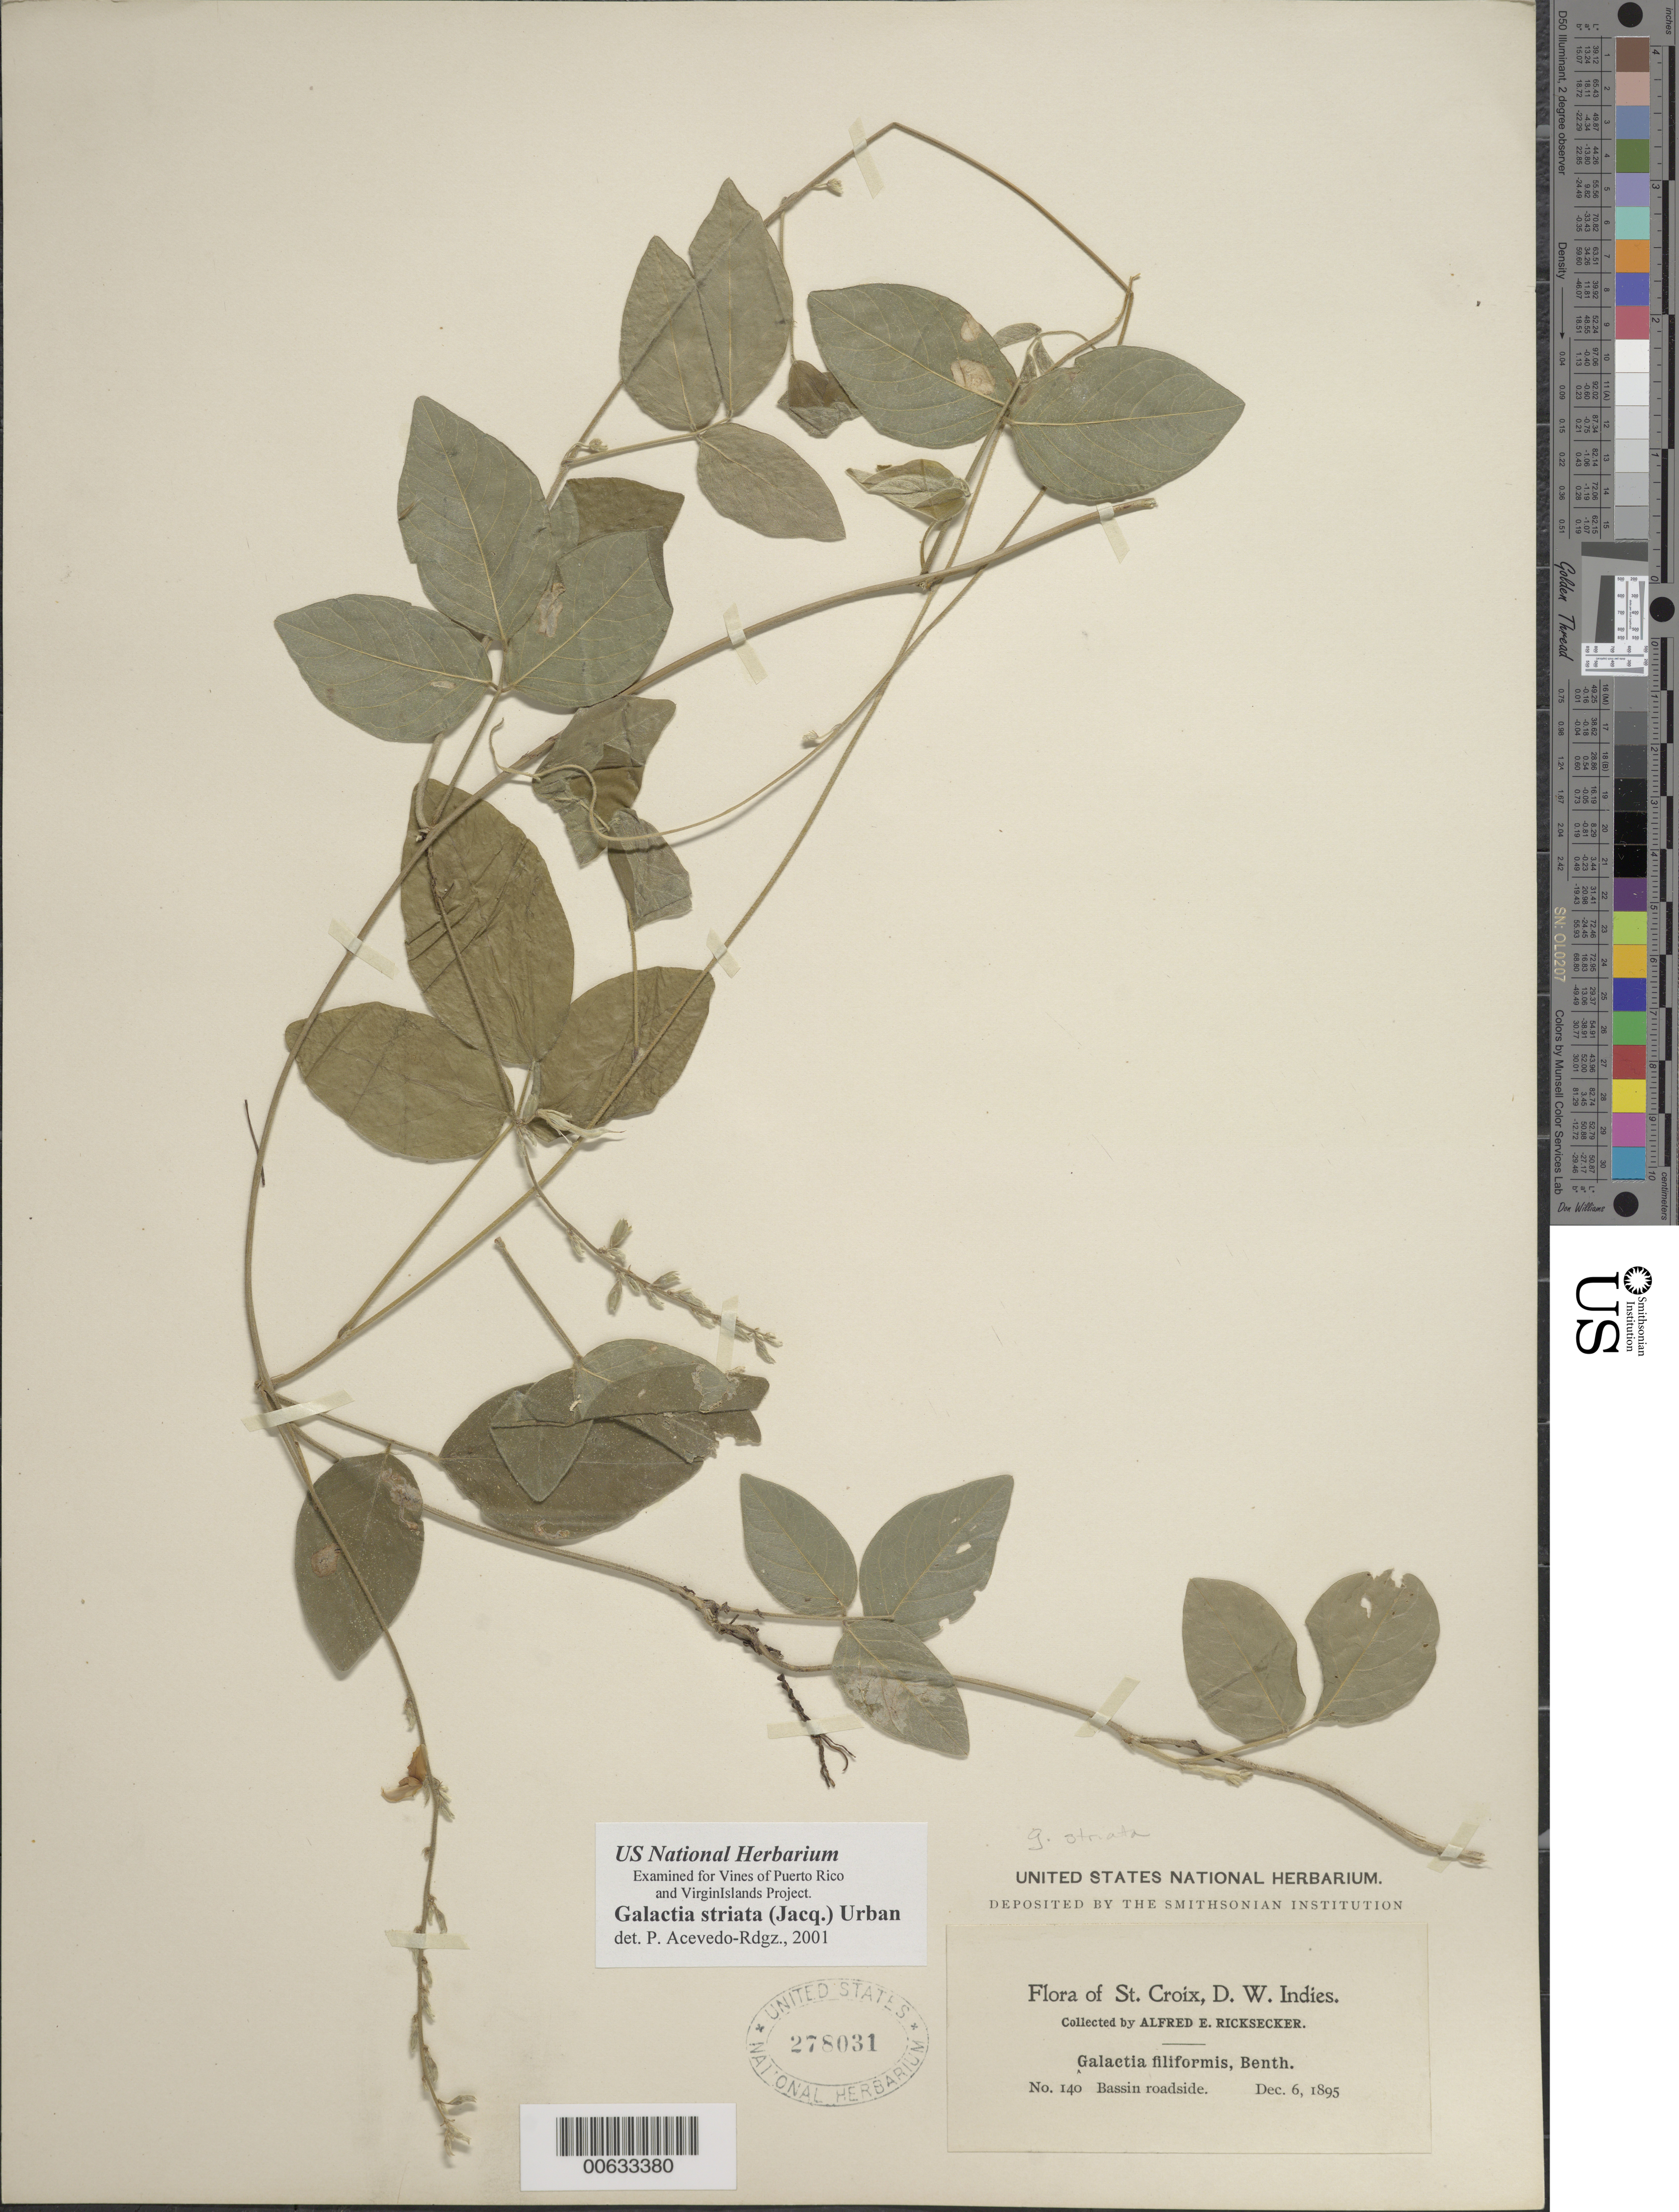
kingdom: Plantae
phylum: Tracheophyta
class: Magnoliopsida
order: Fabales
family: Fabaceae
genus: Galactia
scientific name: Galactia striata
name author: (Jacq.) Urb.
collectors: A. E. Ricksecker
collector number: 140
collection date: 1895-12-06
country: U.S. Virgin Islands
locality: St. Croix, D.W. Indies, Bassin Roadside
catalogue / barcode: US 278031